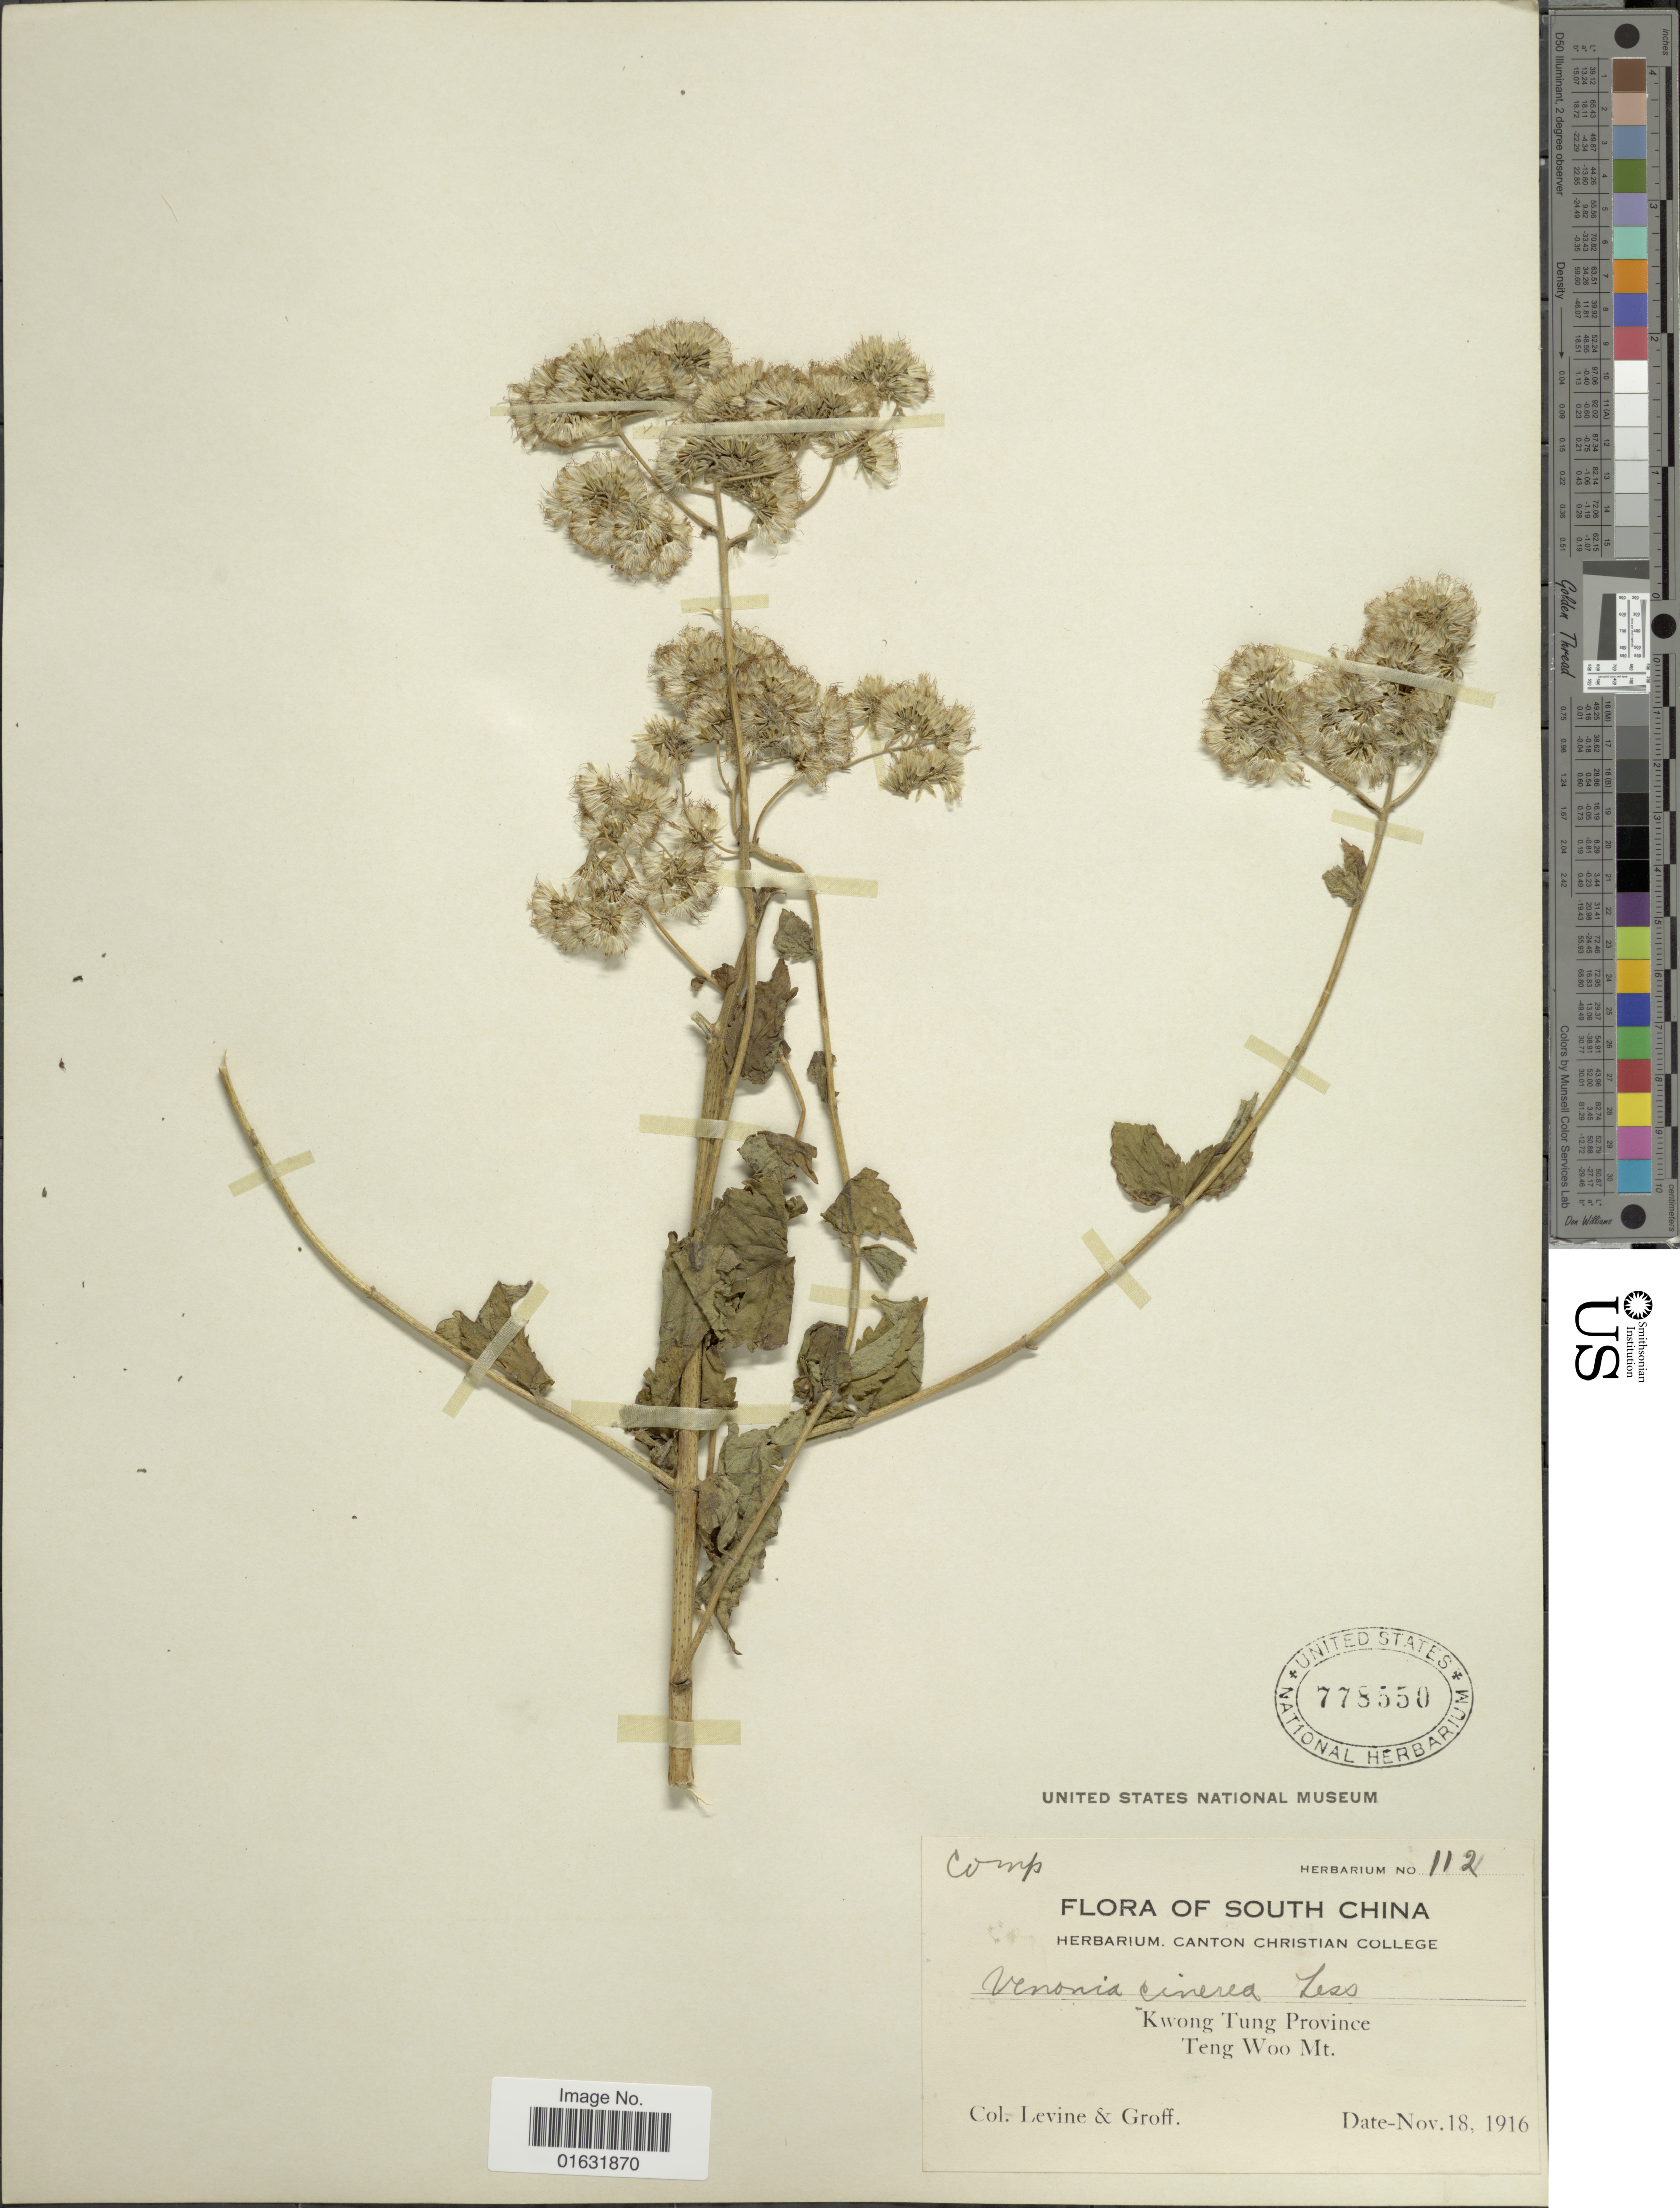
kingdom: Plantae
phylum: Tracheophyta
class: Magnoliopsida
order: Asterales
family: Asteraceae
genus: Cyanthillium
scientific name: Cyanthillium cinereum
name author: (L.) H. Rob.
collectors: -. Levine & -- Groff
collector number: Herbarium 112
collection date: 1916-11-18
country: China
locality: Kwong Tung Province, Teng Woo Mt.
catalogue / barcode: US 778550